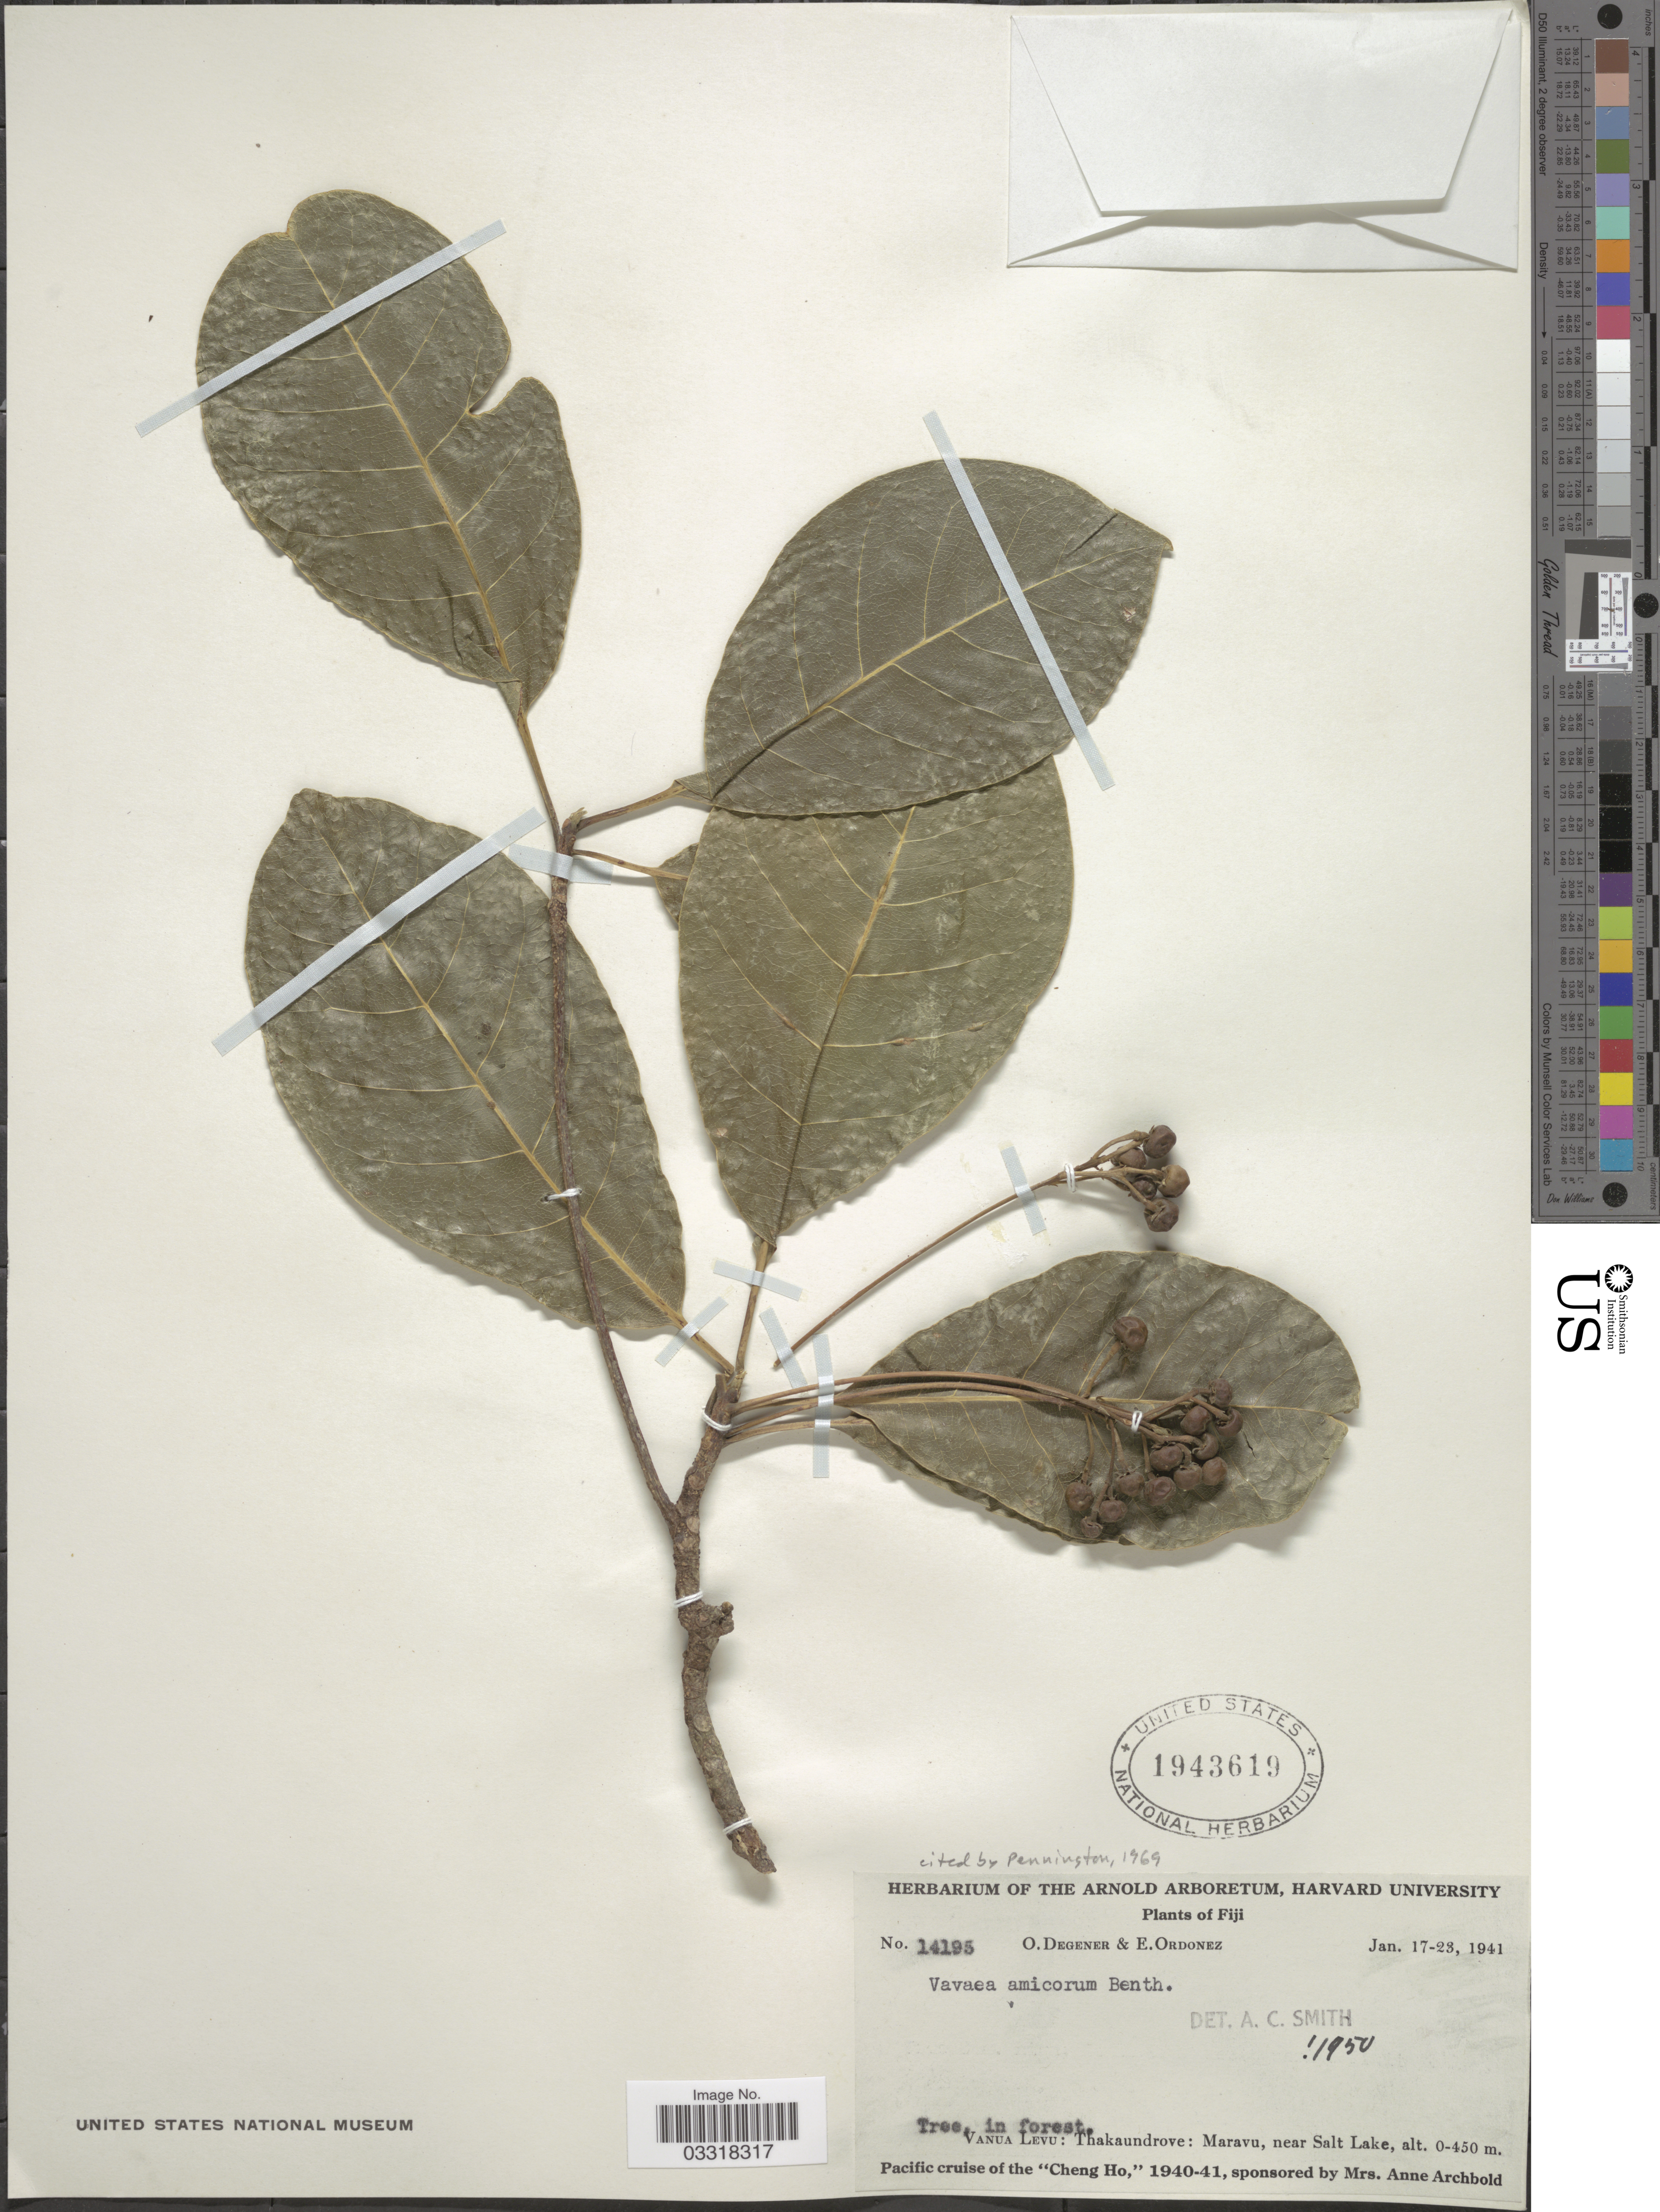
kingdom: Plantae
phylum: Tracheophyta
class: Magnoliopsida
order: Sapindales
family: Meliaceae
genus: Vavaea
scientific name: Vavaea amicorum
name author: Benth.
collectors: O. Degener & E. Ordonez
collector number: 14195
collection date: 1941-01-17/1941-01-23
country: Fiji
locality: Vanua Levu: Thakaundrove: Maravu, near Salt Lake.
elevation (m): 0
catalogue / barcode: US 1943619